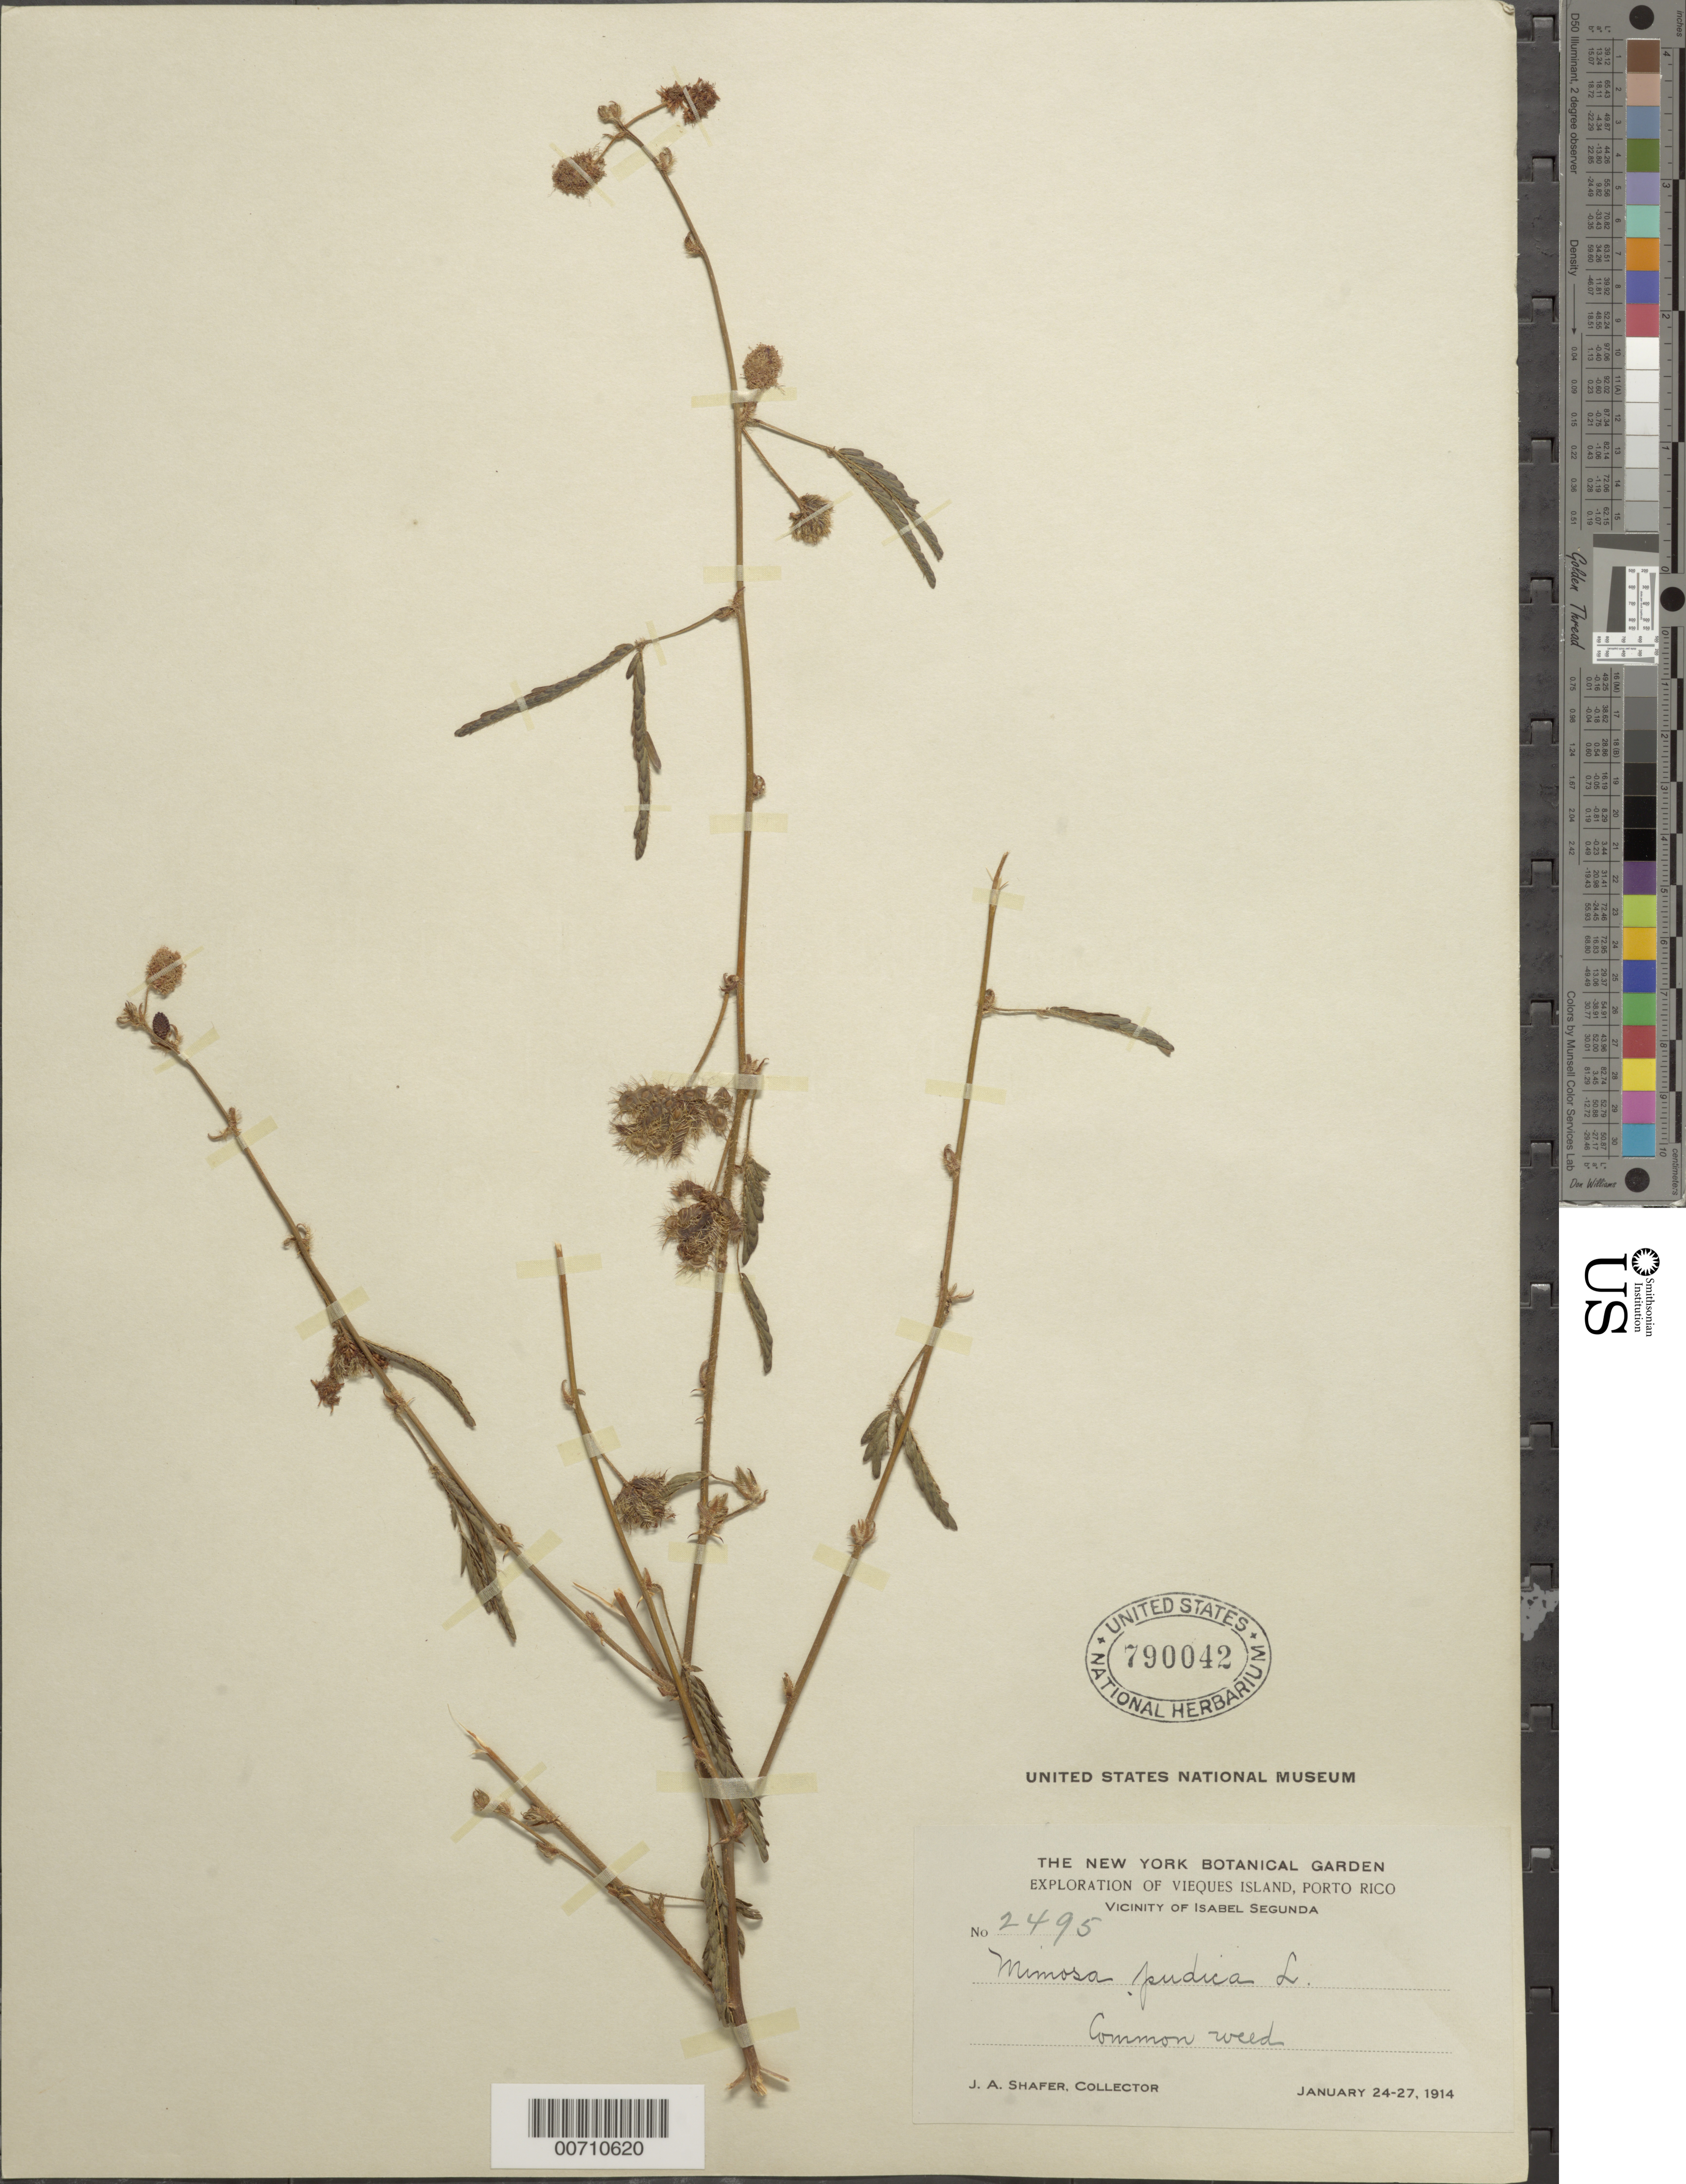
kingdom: Plantae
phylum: Tracheophyta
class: Magnoliopsida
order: Fabales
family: Fabaceae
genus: Mimosa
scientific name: Mimosa pudica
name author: L.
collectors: J. A. Shafer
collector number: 2495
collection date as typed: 24 Jan 1914 to 27 Jan 1914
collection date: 1914-01-24/1914-01-27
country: Puerto Rico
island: Vieques Island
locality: Isabel Segunda, vic of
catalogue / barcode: US 790042